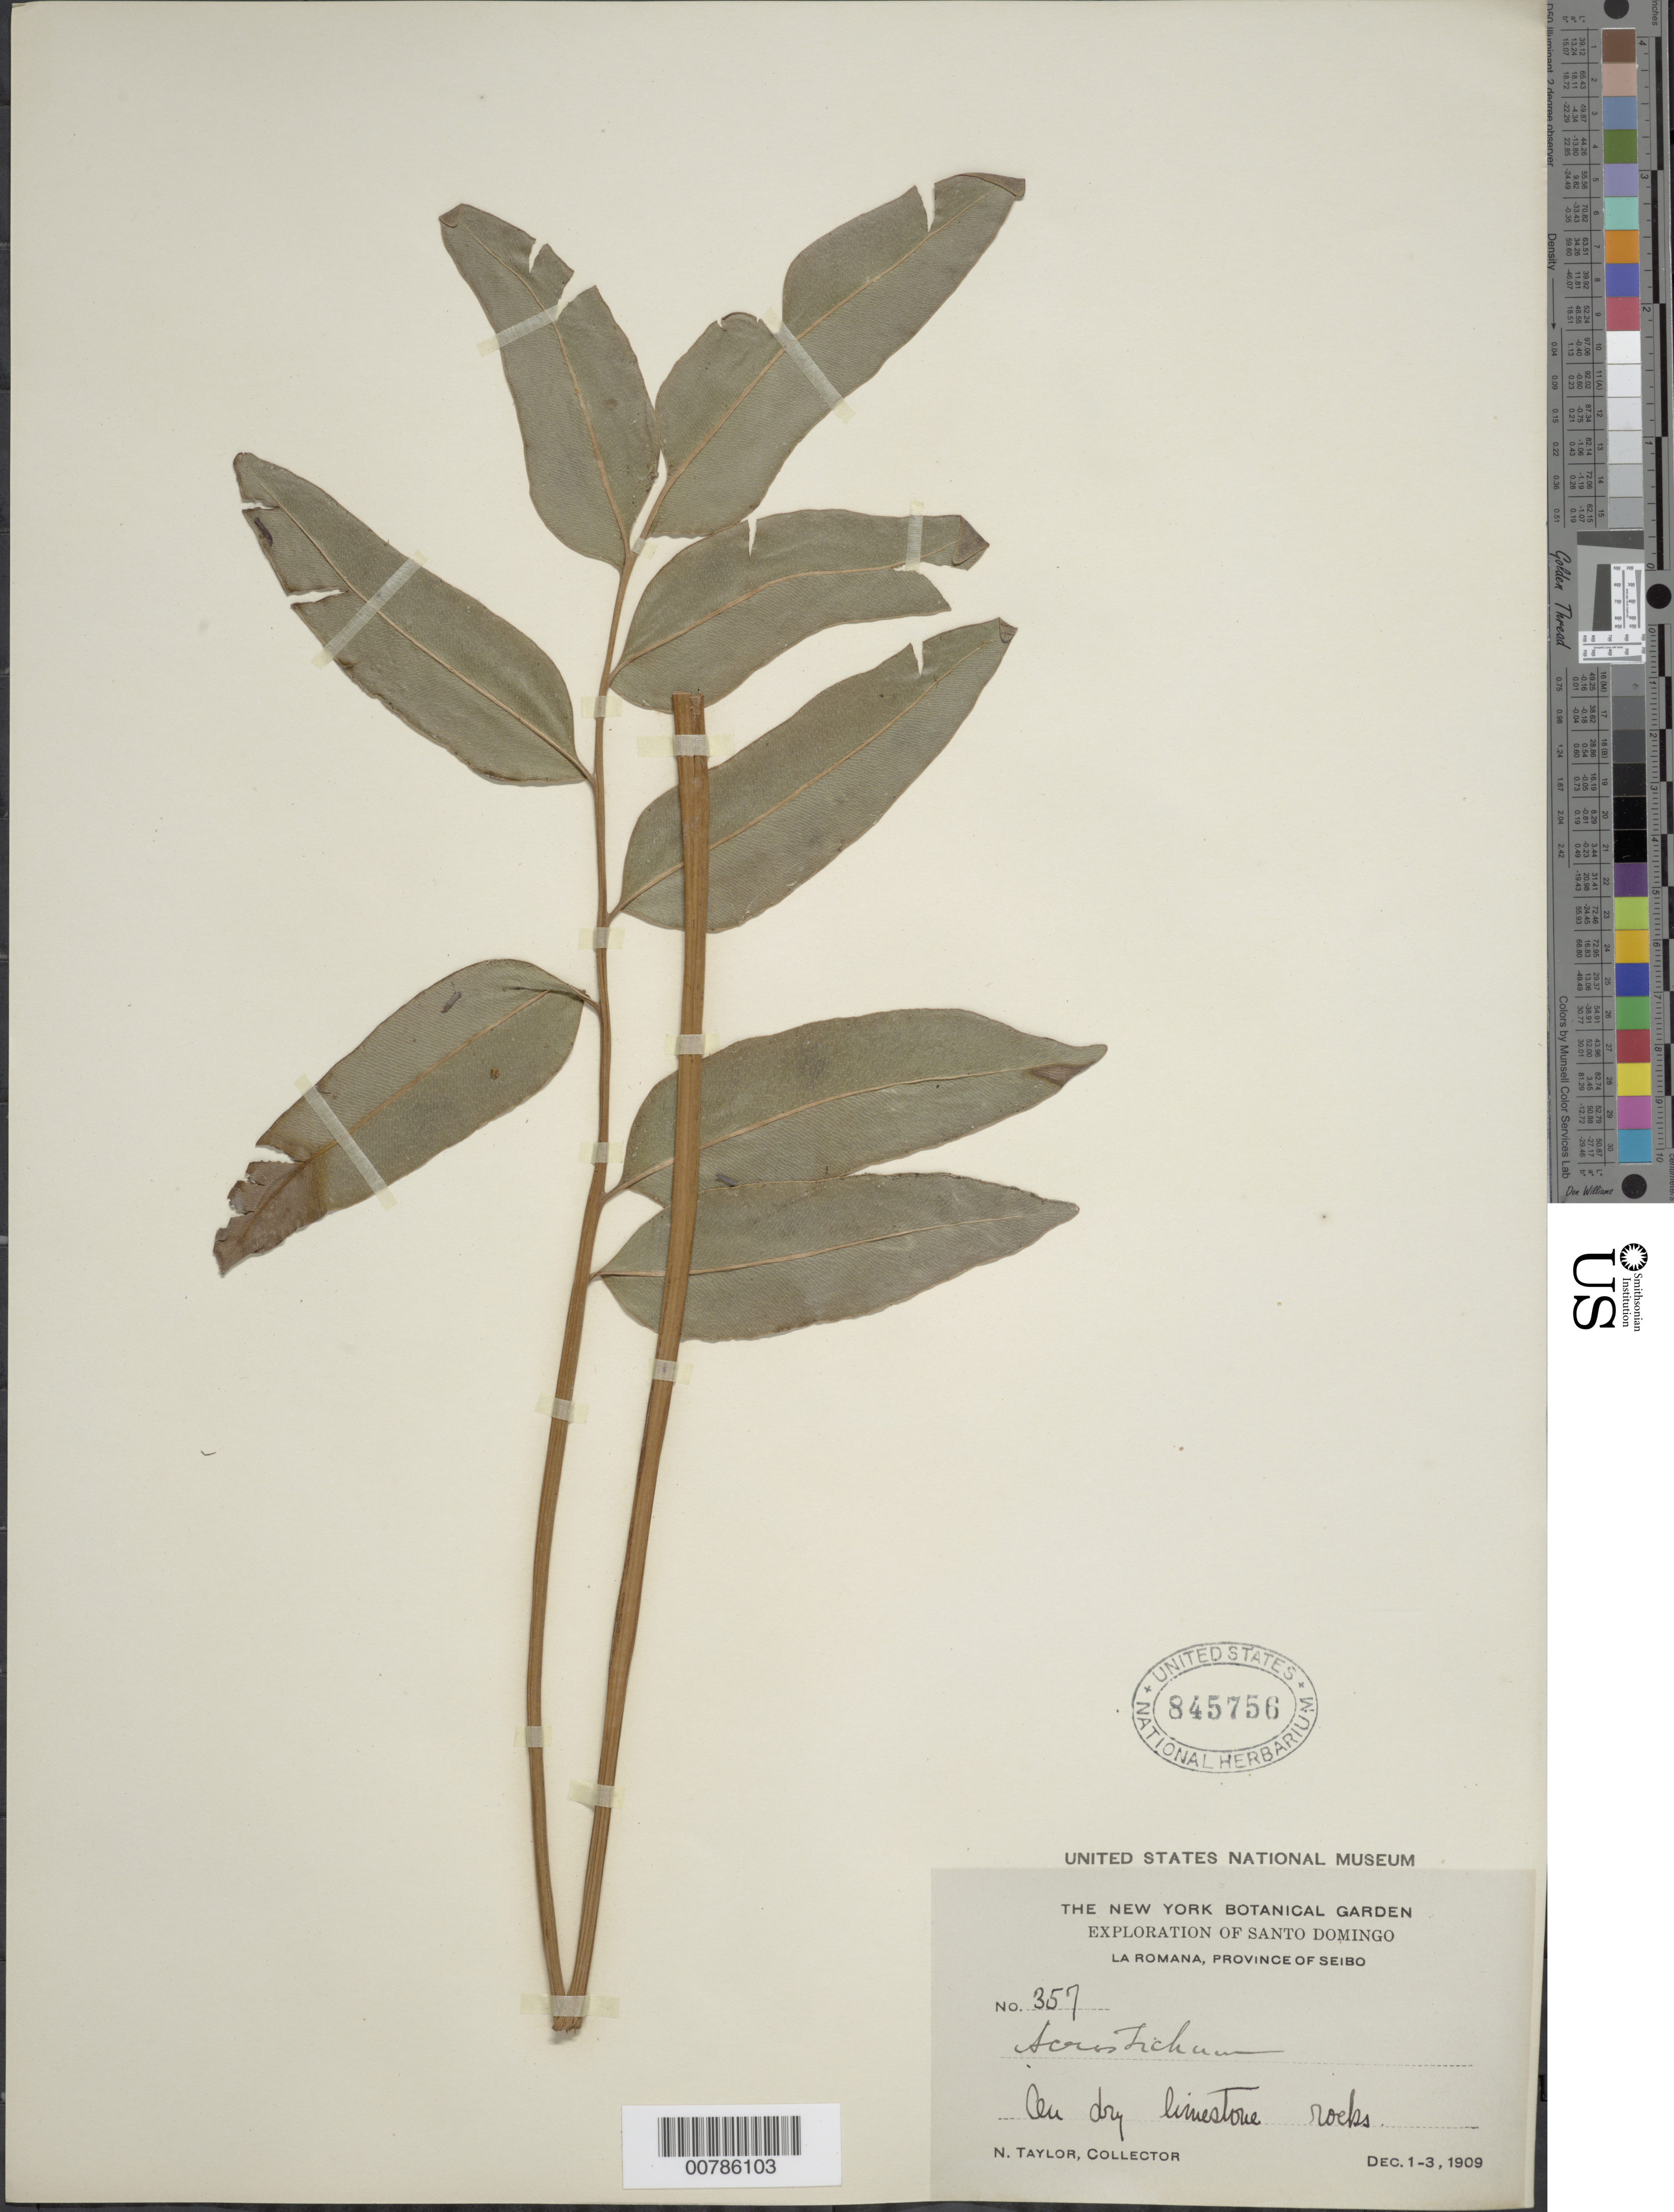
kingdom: Plantae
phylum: Tracheophyta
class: Polypodiopsida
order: Polypodiales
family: Pteridaceae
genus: Acrostichum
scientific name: Acrostichum danaeifolium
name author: Langsd. & Fisch.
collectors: N. Taylor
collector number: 357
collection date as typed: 01 Dec 1909 to 03 Dec 1909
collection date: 1909-12-01/1909-12-03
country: Dominican Republic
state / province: El Seibo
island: Hispaniola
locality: La Romana.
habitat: On dry limestone rocks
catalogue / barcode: US 845756